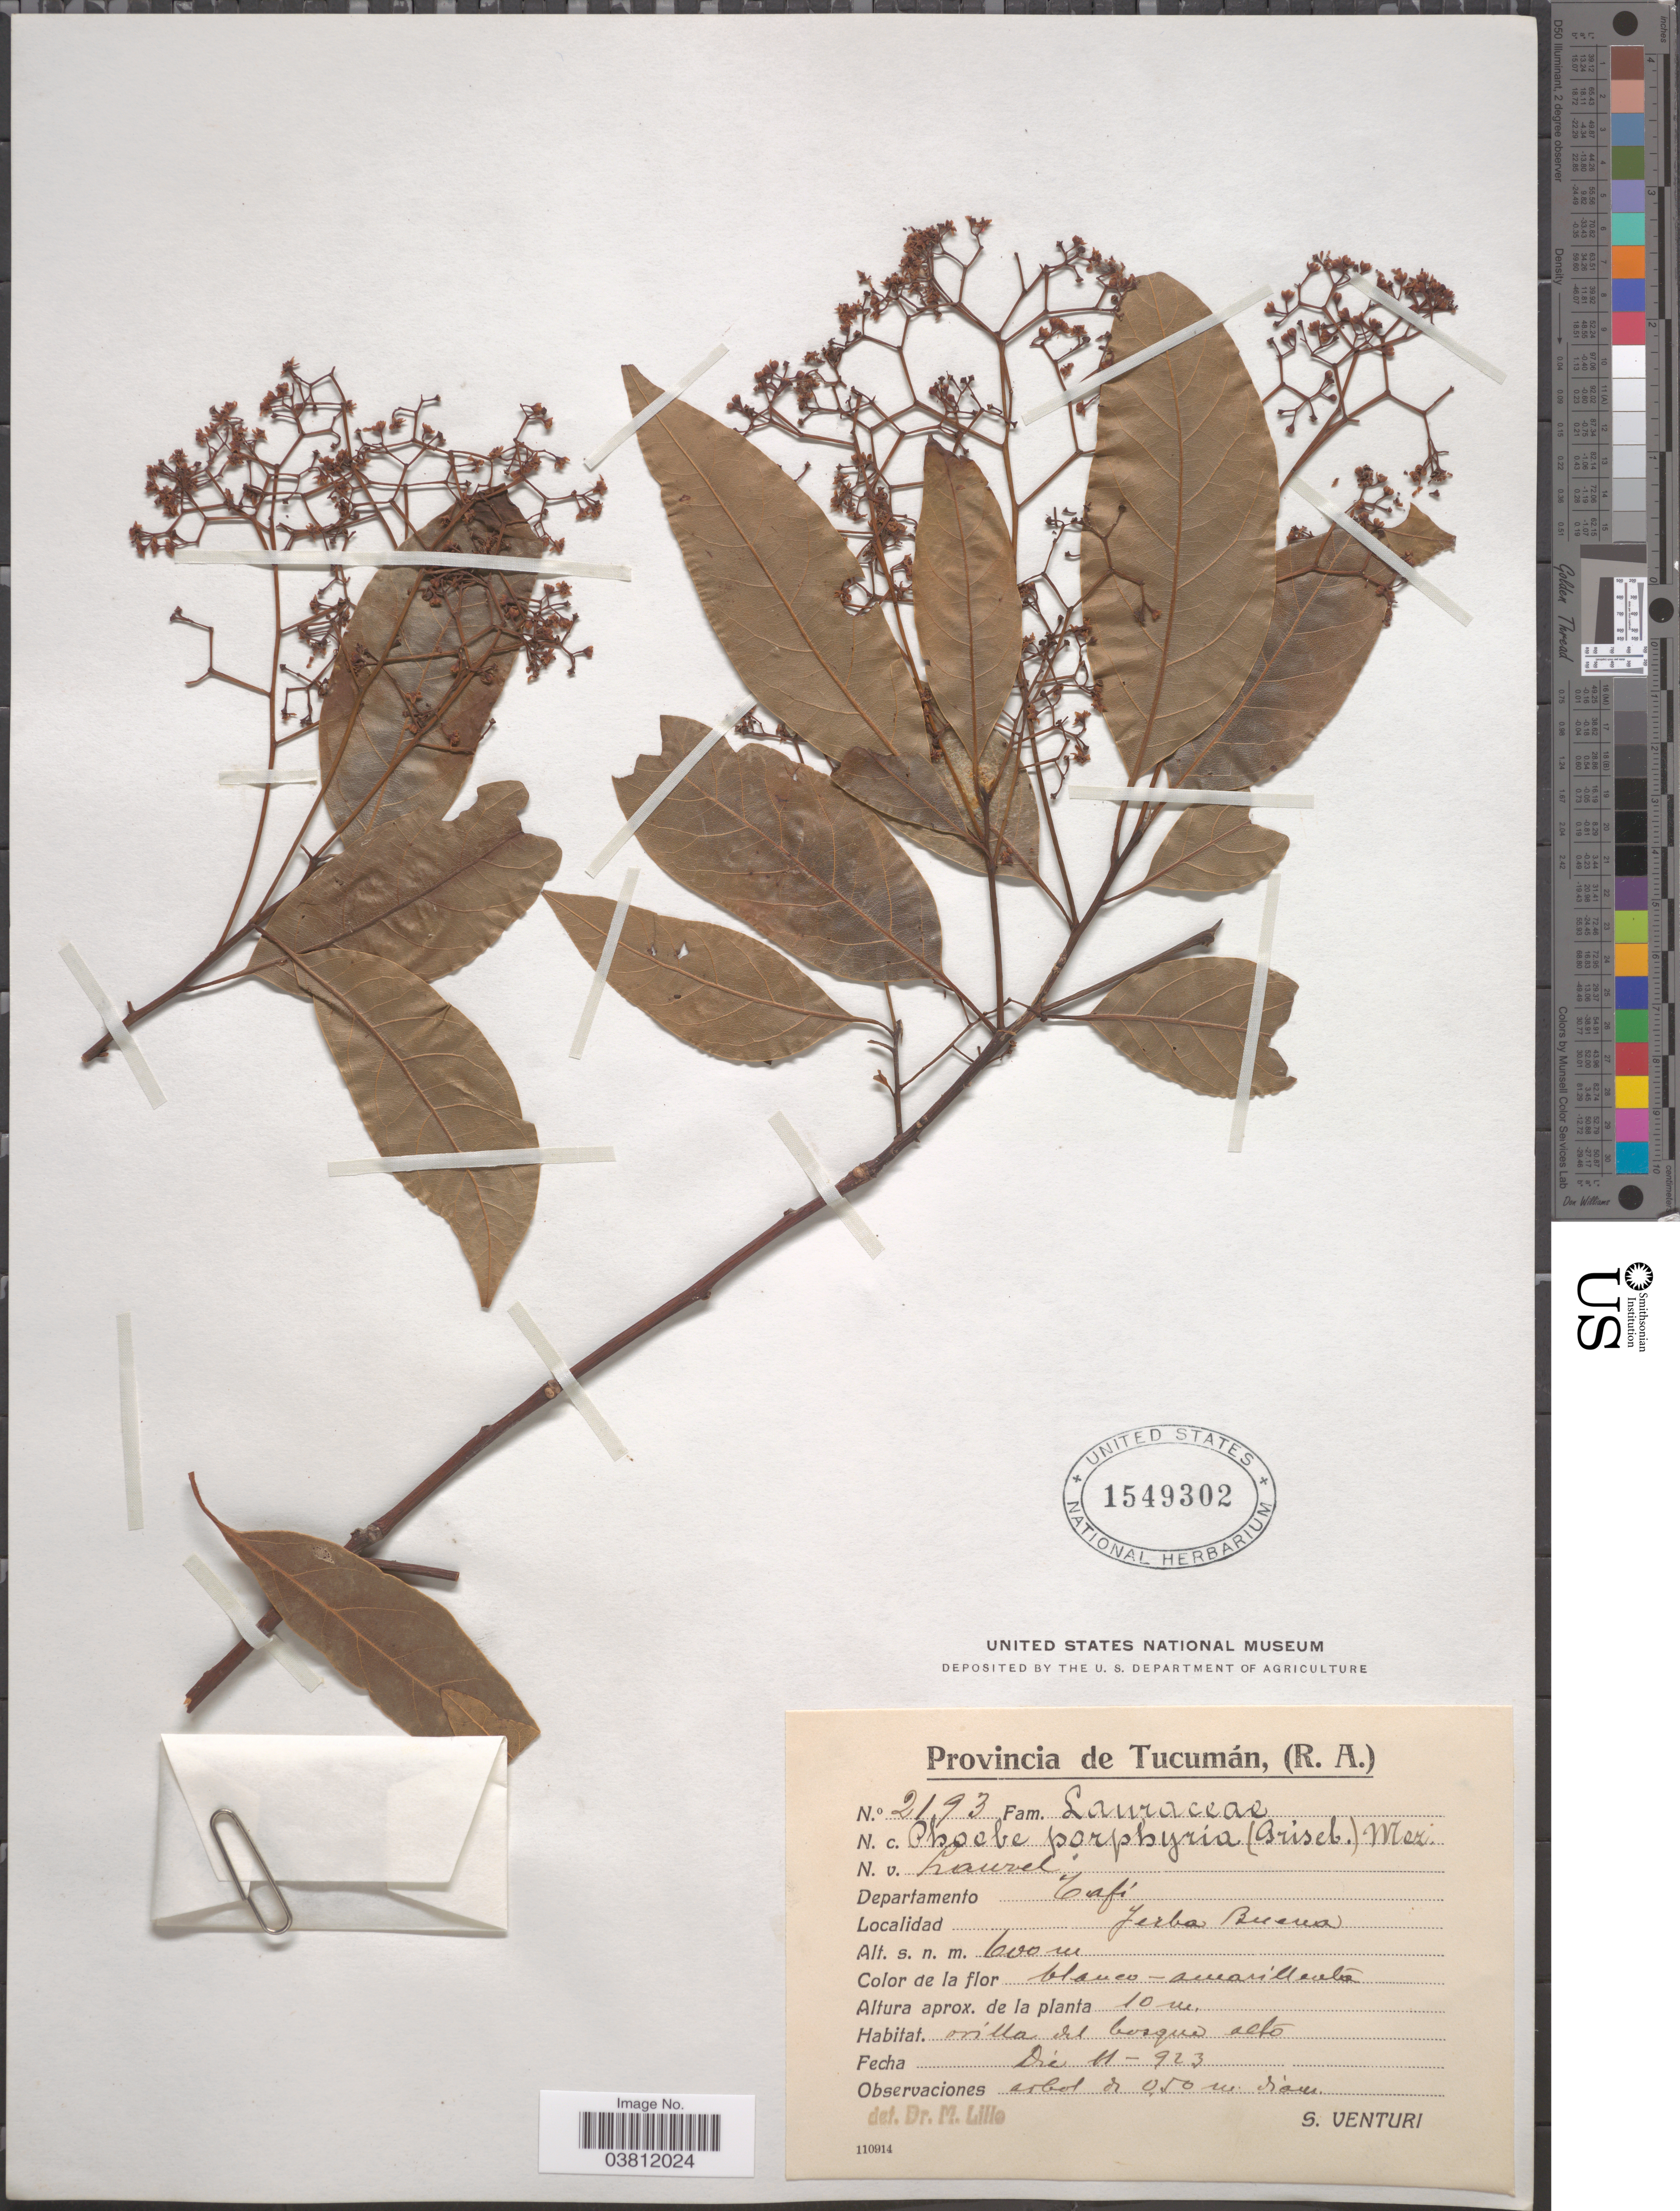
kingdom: Plantae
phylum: Tracheophyta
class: Magnoliopsida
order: Laurales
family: Lauraceae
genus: Phoebe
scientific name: Phoebe porphyria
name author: (Griseb.) Mez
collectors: S. Venturi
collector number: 2193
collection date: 1923-12-11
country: Argentina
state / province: Tucuman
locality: Departamento Tafi. Jerba Buena.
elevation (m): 600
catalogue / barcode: US 1549302